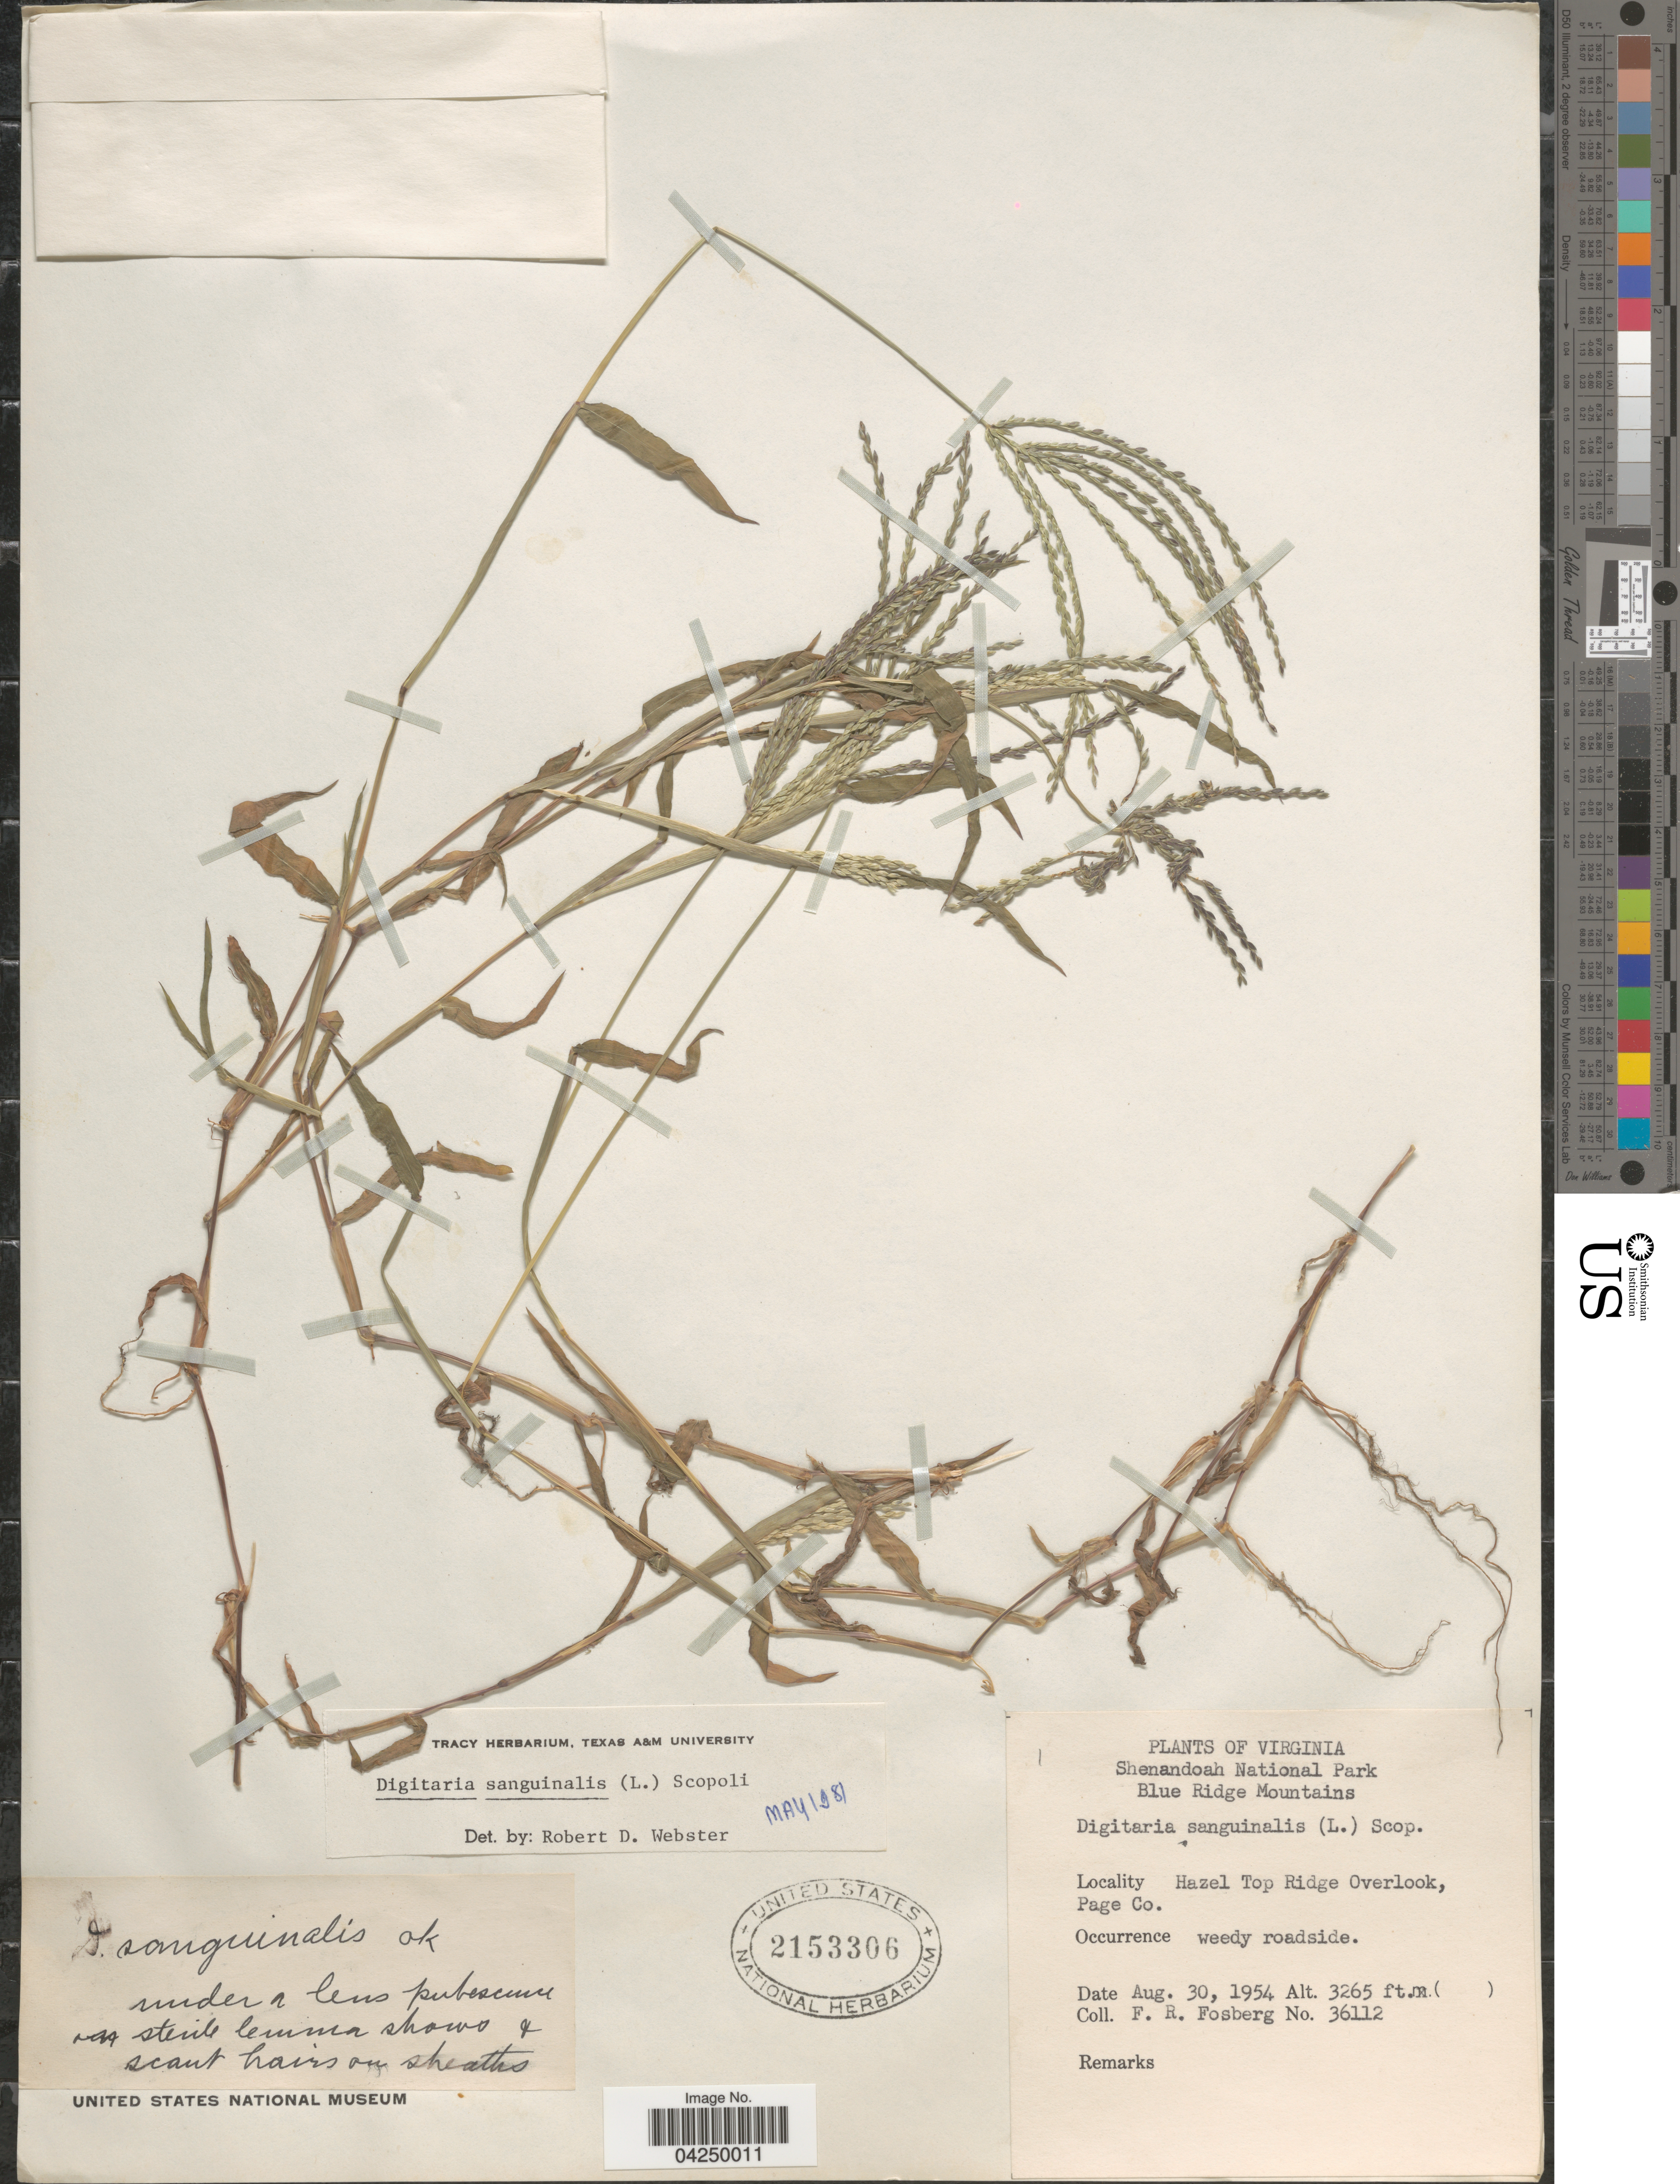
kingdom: Plantae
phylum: Tracheophyta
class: Liliopsida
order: Poales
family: Poaceae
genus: Digitaria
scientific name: Digitaria sanguinalis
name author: (L.) Scop.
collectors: F. R. Fosberg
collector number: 36112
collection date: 1954-08-30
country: United States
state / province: Virginia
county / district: Page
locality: Shenandoah National Park. Blue Ridge Mountains. Hazel Top Ridge Overlook, Page Co.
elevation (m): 995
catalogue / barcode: US 2153306